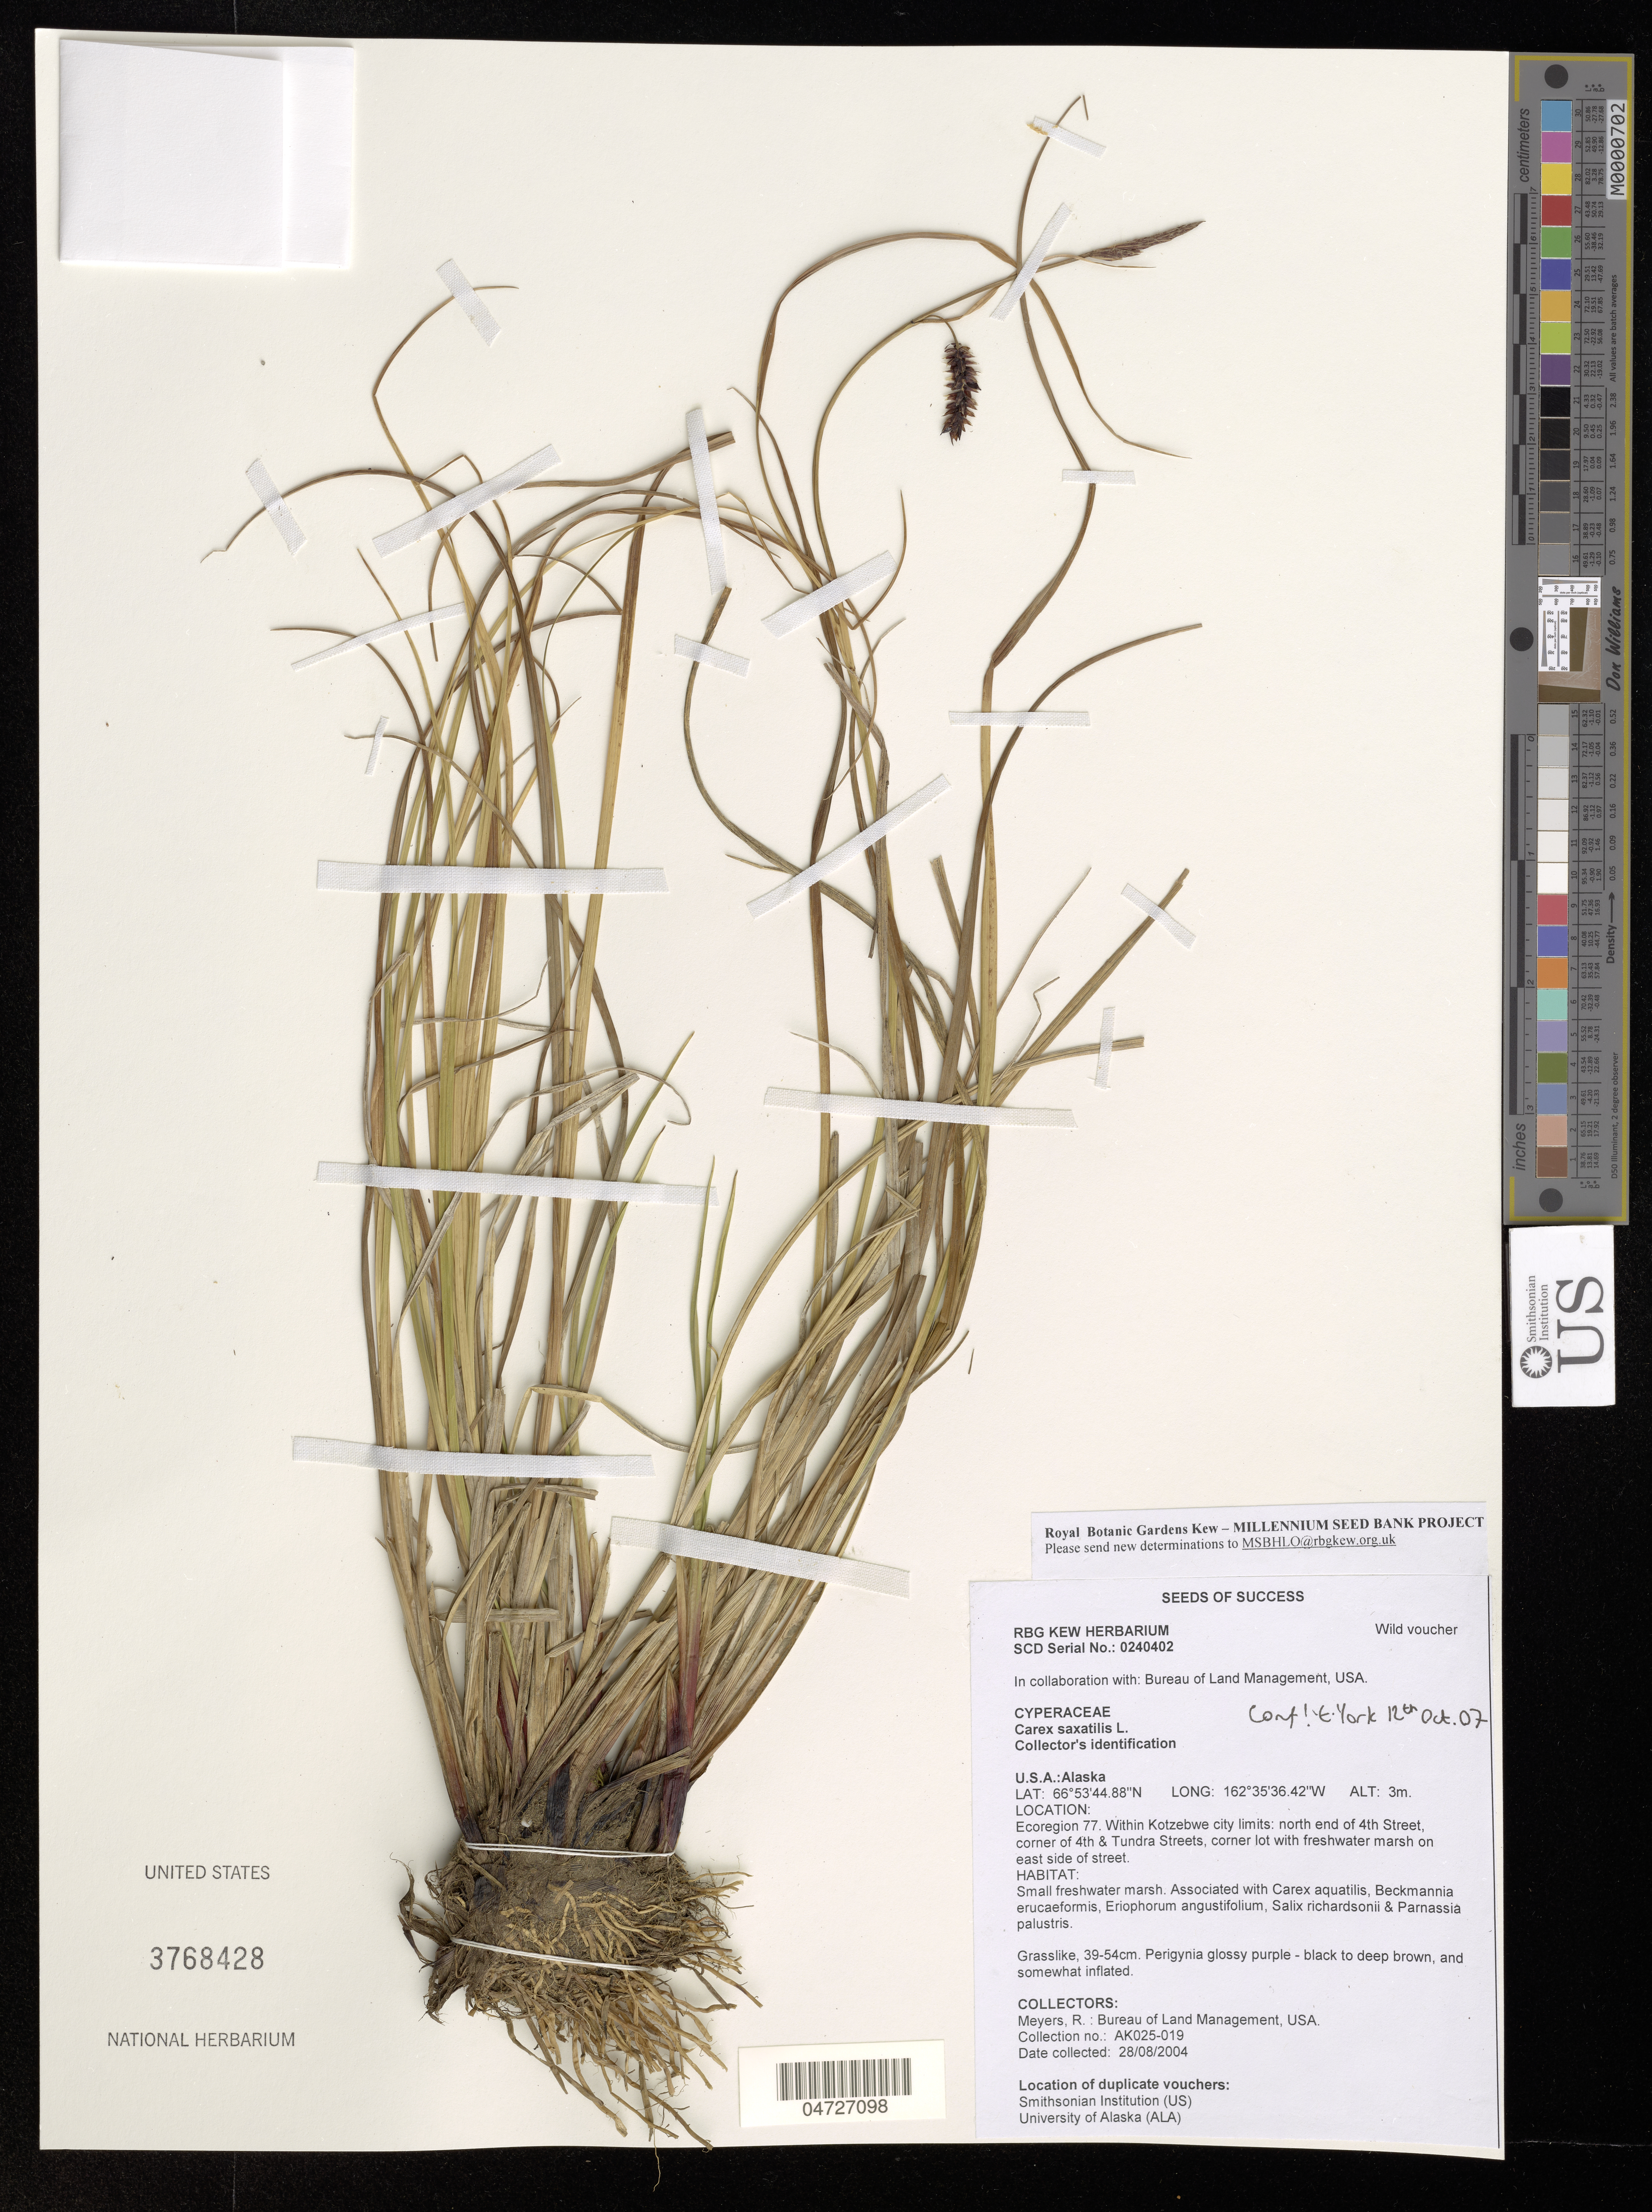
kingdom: Plantae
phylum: Tracheophyta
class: Liliopsida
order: Poales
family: Cyperaceae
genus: Carex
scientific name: Carex saxatilis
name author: L.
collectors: R. Meyer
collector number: AK025-019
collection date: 2004-08-28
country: United States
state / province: Alaska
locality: Ecoregion 77. Within Kotzebwe city limits: north end of 4th Street, corner of 4th & Tundra Streets, corner lot with freshwater marsh on east side of street.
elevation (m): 3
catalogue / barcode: US 3768428